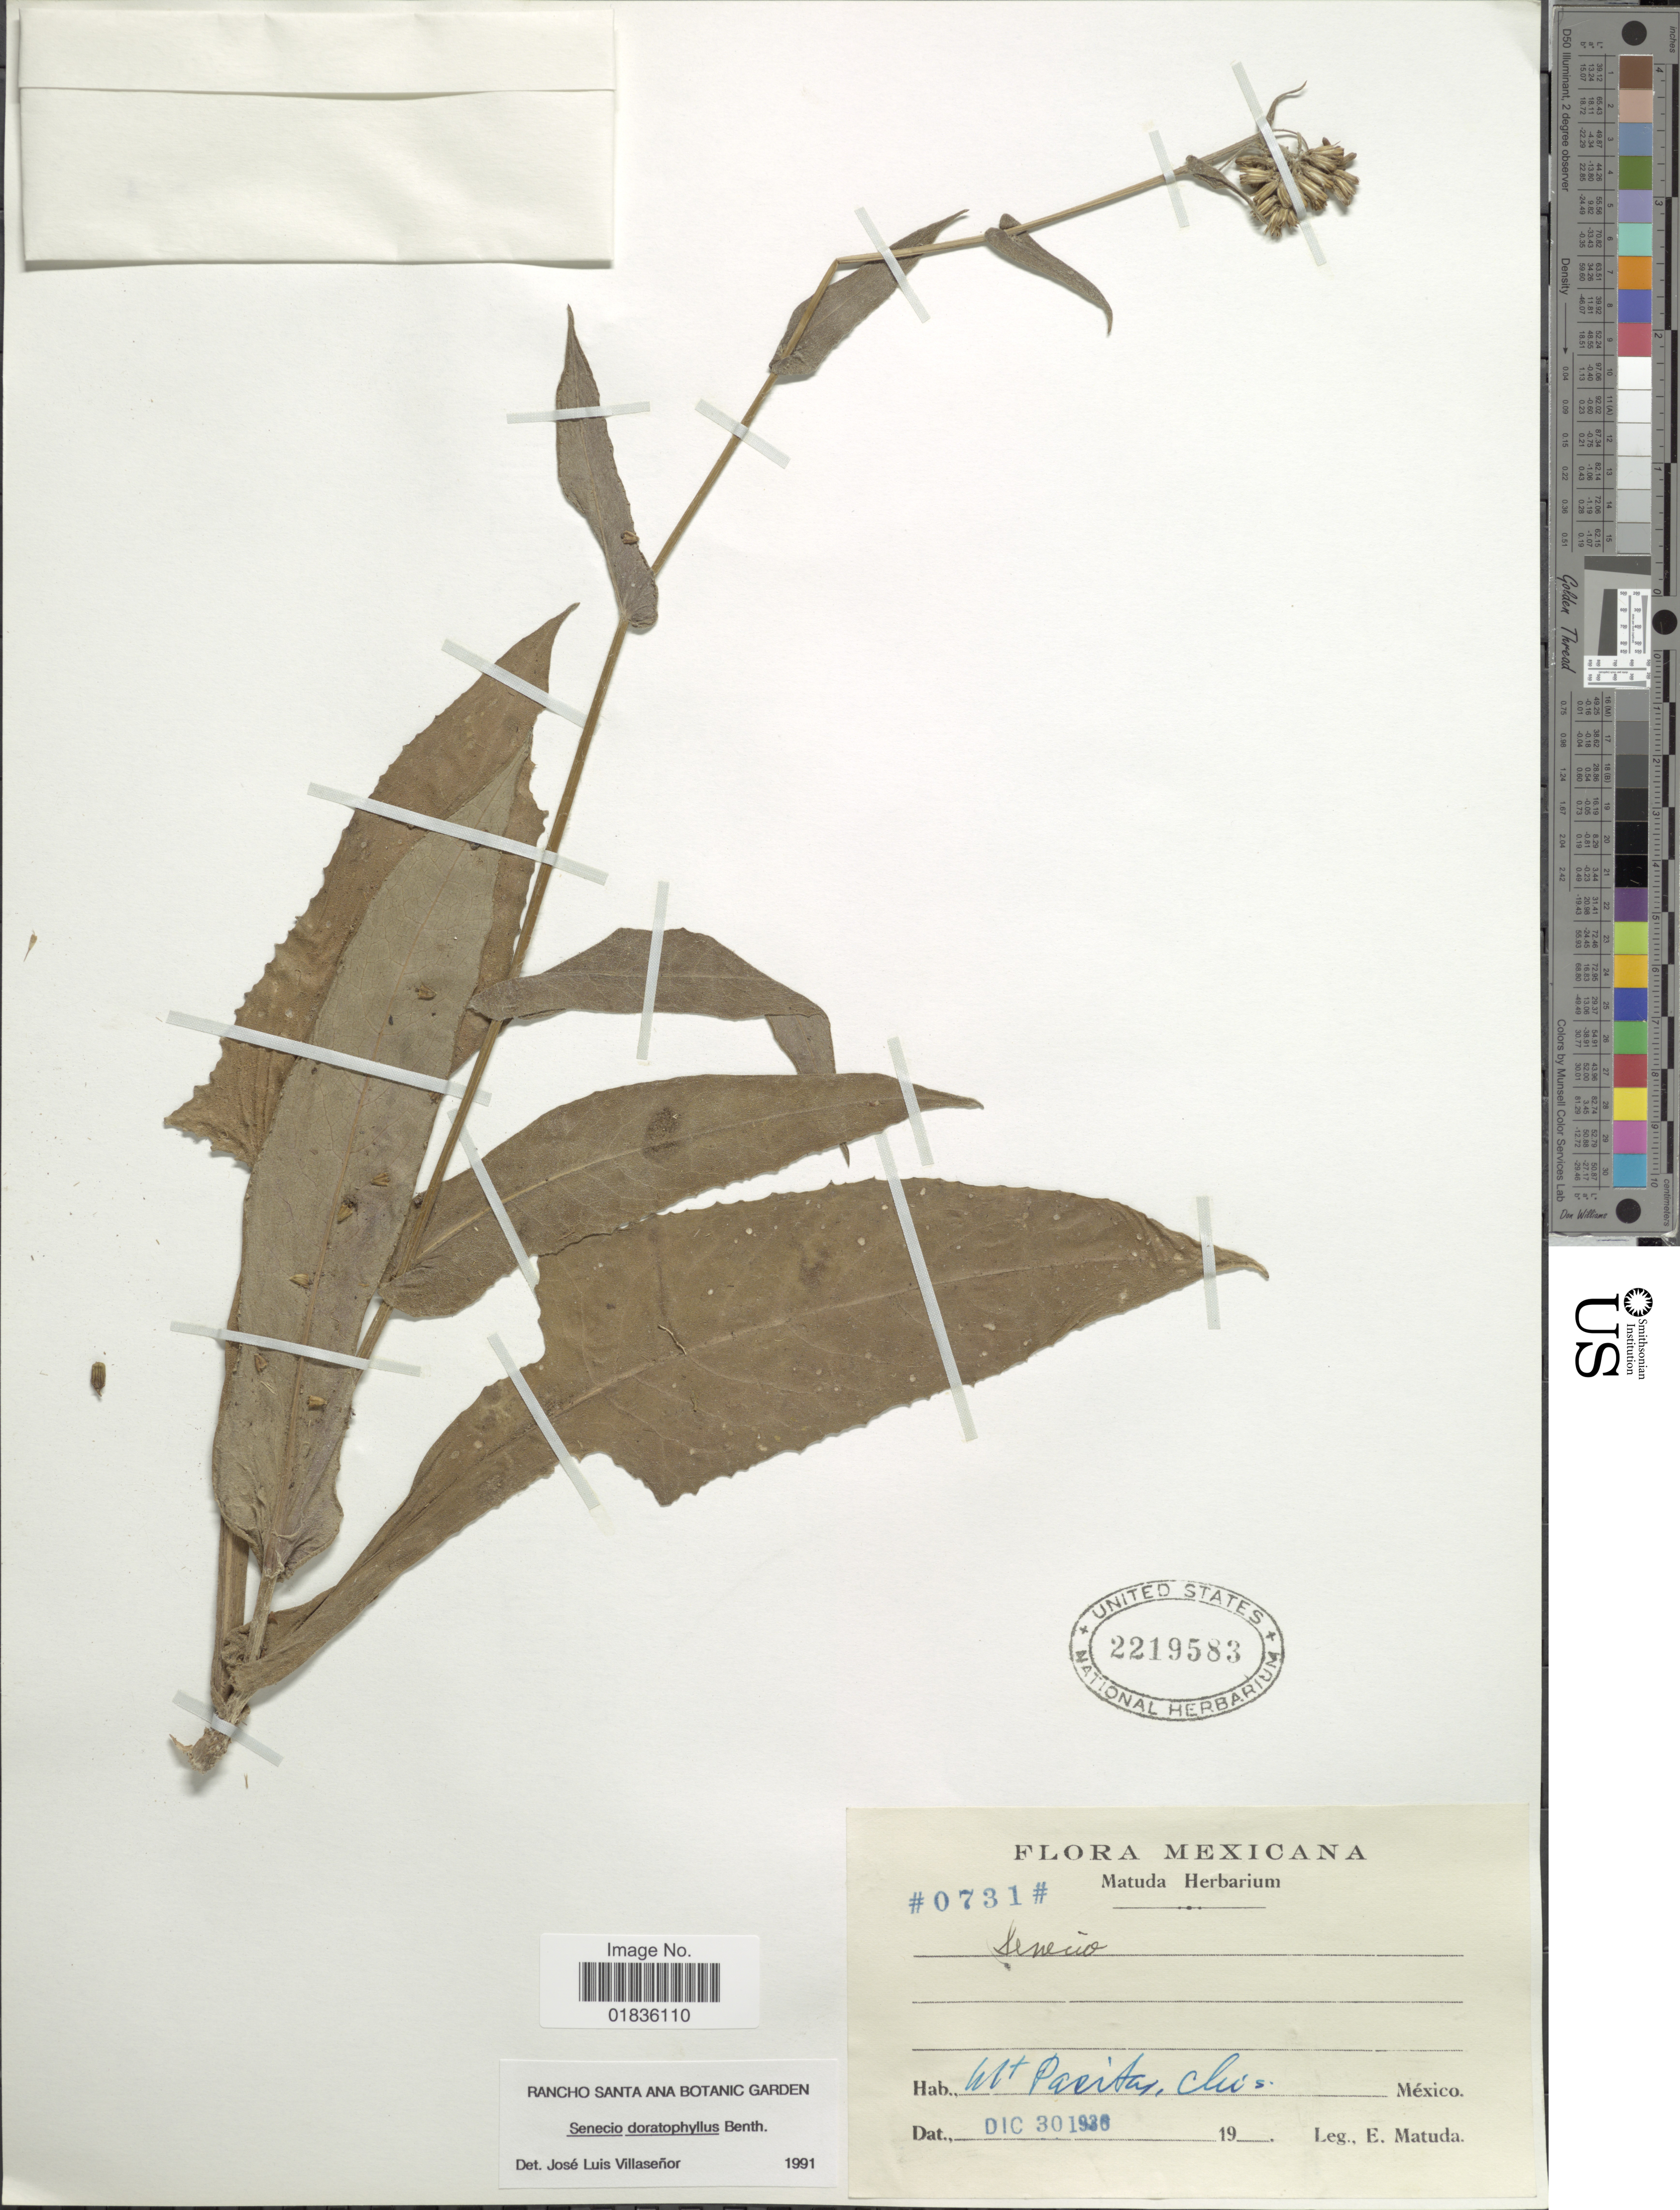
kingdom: Plantae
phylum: Tracheophyta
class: Magnoliopsida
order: Asterales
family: Asteraceae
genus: Senecio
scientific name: Senecio doratophyllus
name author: Benth.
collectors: E. Matuda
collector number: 0731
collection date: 1936-12-30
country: Mexico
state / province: México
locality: Mt. Pasital Chis.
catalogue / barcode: US 2219583